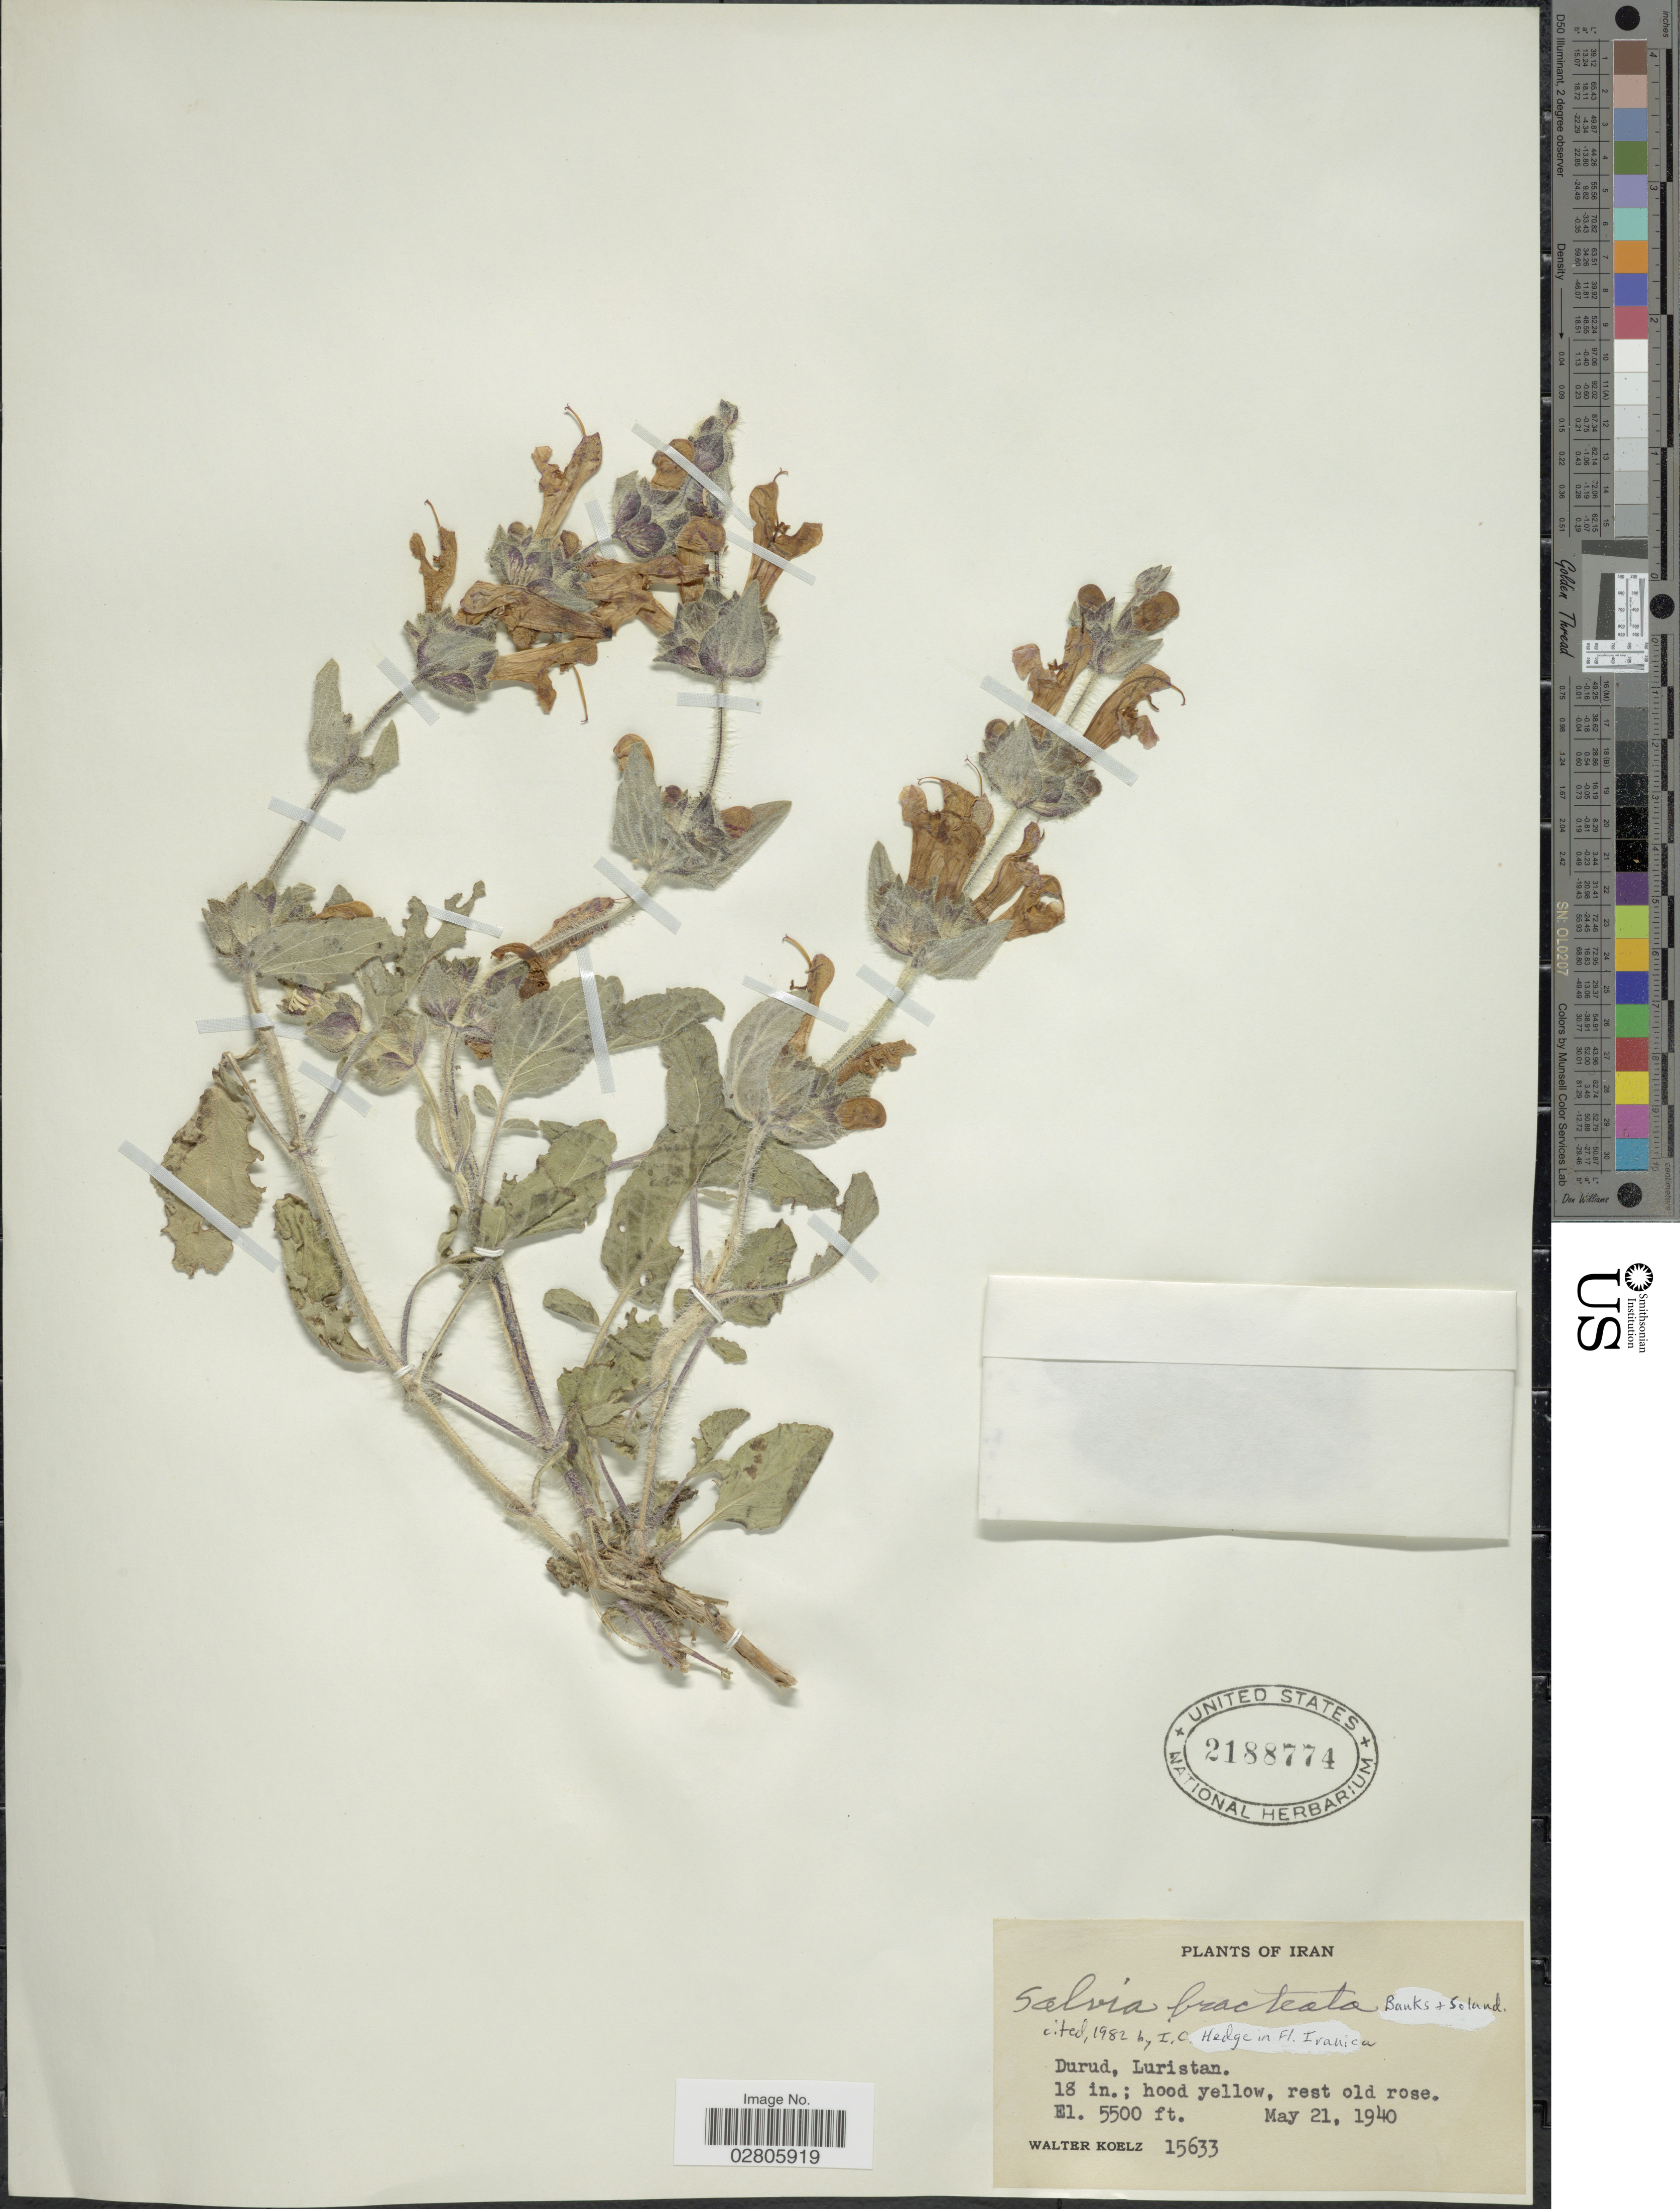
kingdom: Plantae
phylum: Tracheophyta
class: Magnoliopsida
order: Lamiales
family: Lamiaceae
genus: Salvia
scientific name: Salvia bracteata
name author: Banks & Sol.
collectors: W. N. Koelz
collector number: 15633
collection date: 1940-05-21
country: Iran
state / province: Hormozgan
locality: Durud, Luristan.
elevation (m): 1676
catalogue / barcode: US 2188774